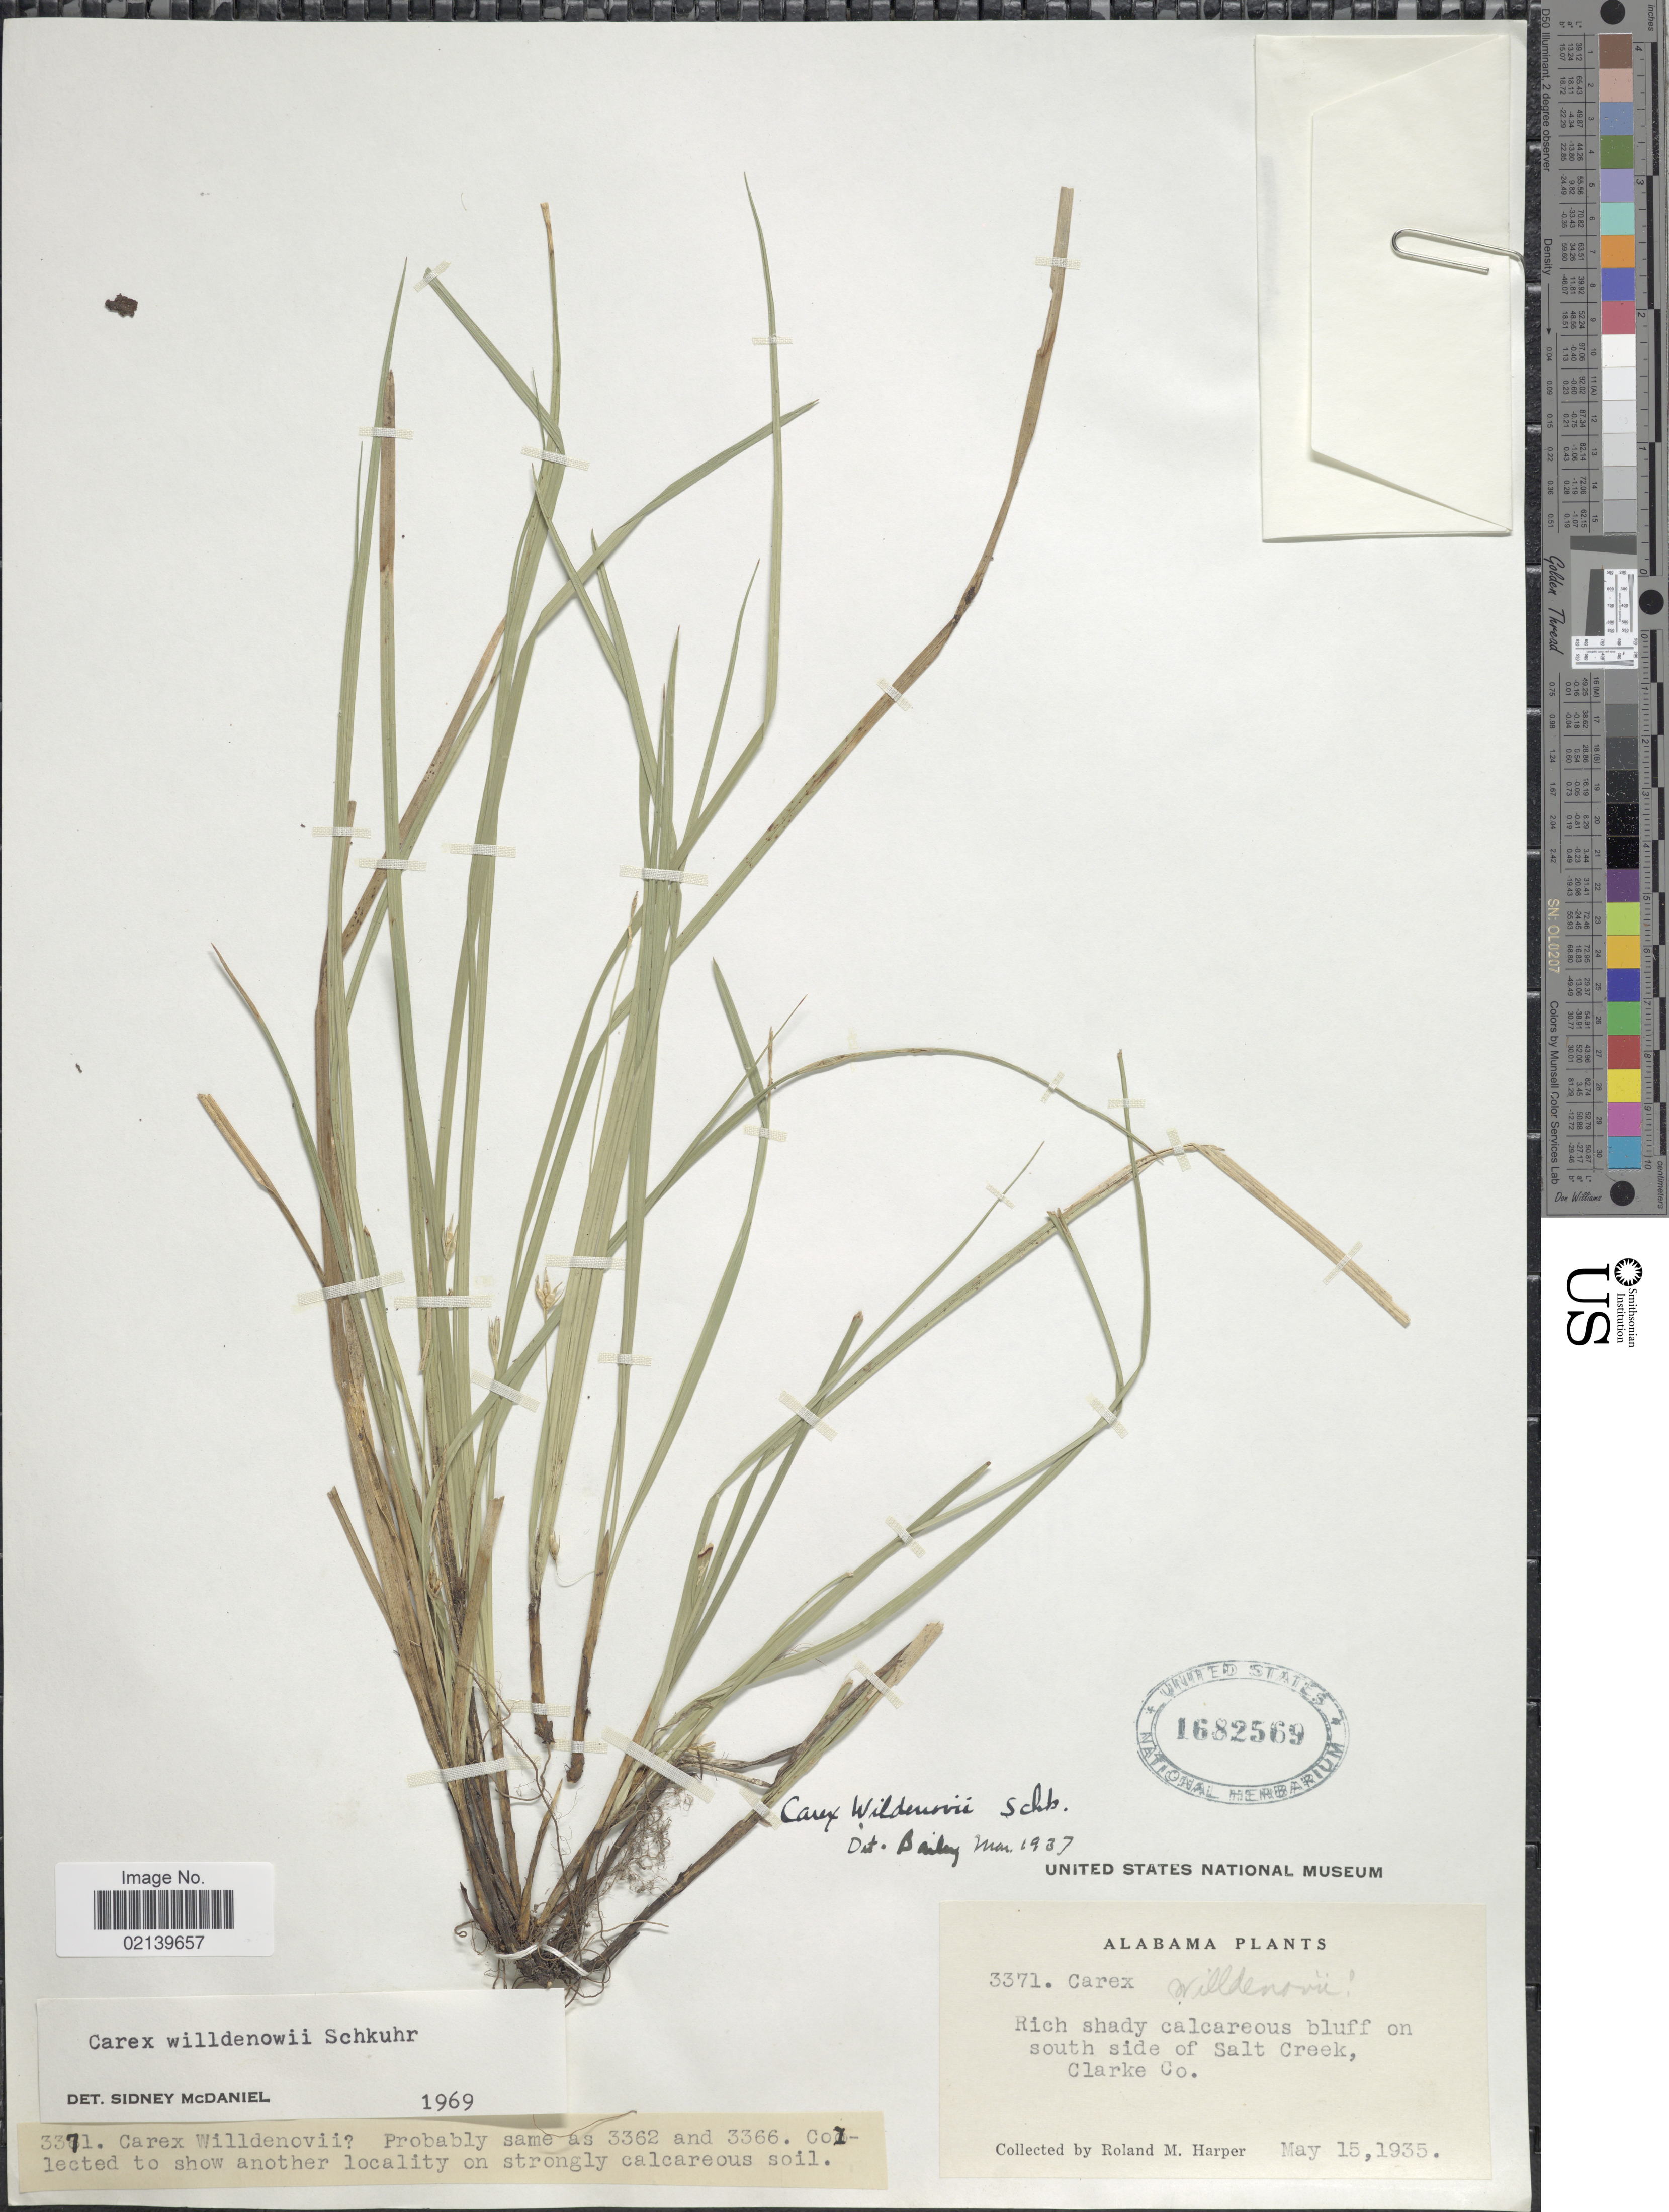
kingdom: Plantae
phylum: Tracheophyta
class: Liliopsida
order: Poales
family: Cyperaceae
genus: Carex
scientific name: Carex willdenowii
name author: Willd.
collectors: R. M. Harper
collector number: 3371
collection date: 1935-05-15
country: United States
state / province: Alabama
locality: Rich shady calcareous bluff on south side of Salt Creek, Clarke Co.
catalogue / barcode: US 1682569